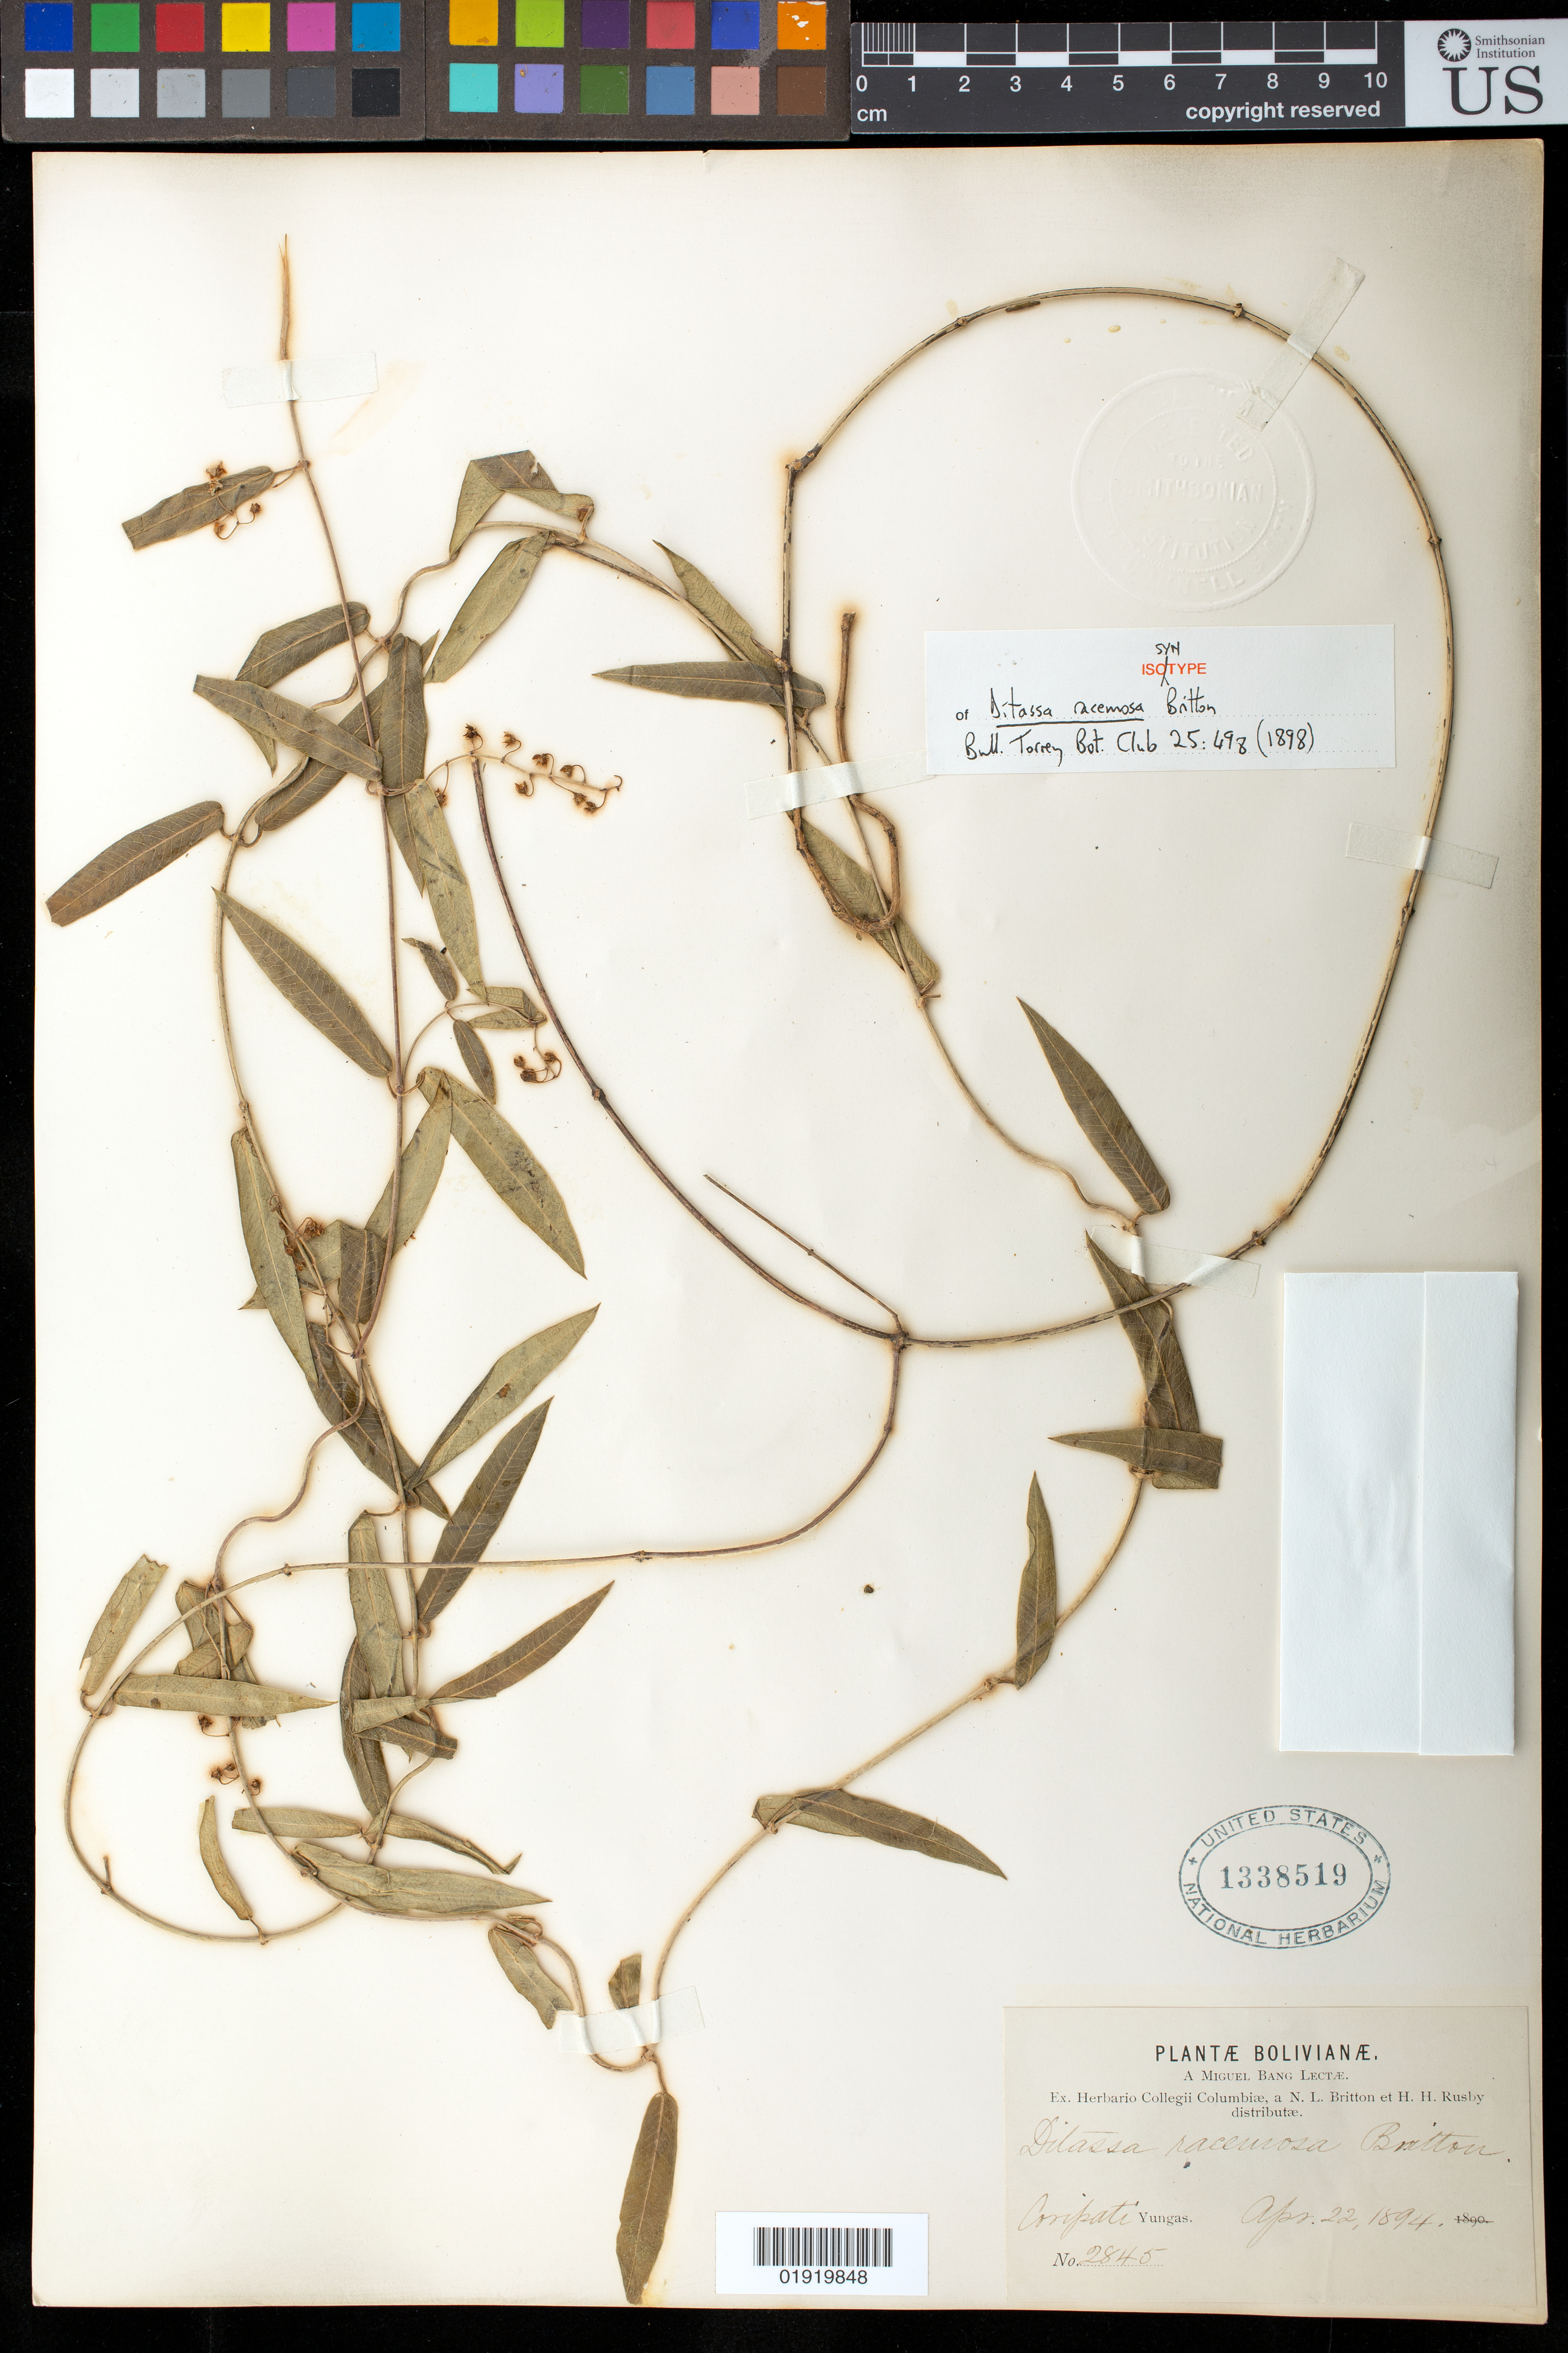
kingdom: Plantae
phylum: Tracheophyta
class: Magnoliopsida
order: Gentianales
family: Apocynaceae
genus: Ditassa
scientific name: Ditassa racemosa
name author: Britton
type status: Isosyntype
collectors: M. Bang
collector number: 2845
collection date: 1894-04-22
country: Bolivia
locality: Coripati, Yungas.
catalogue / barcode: US 1338519